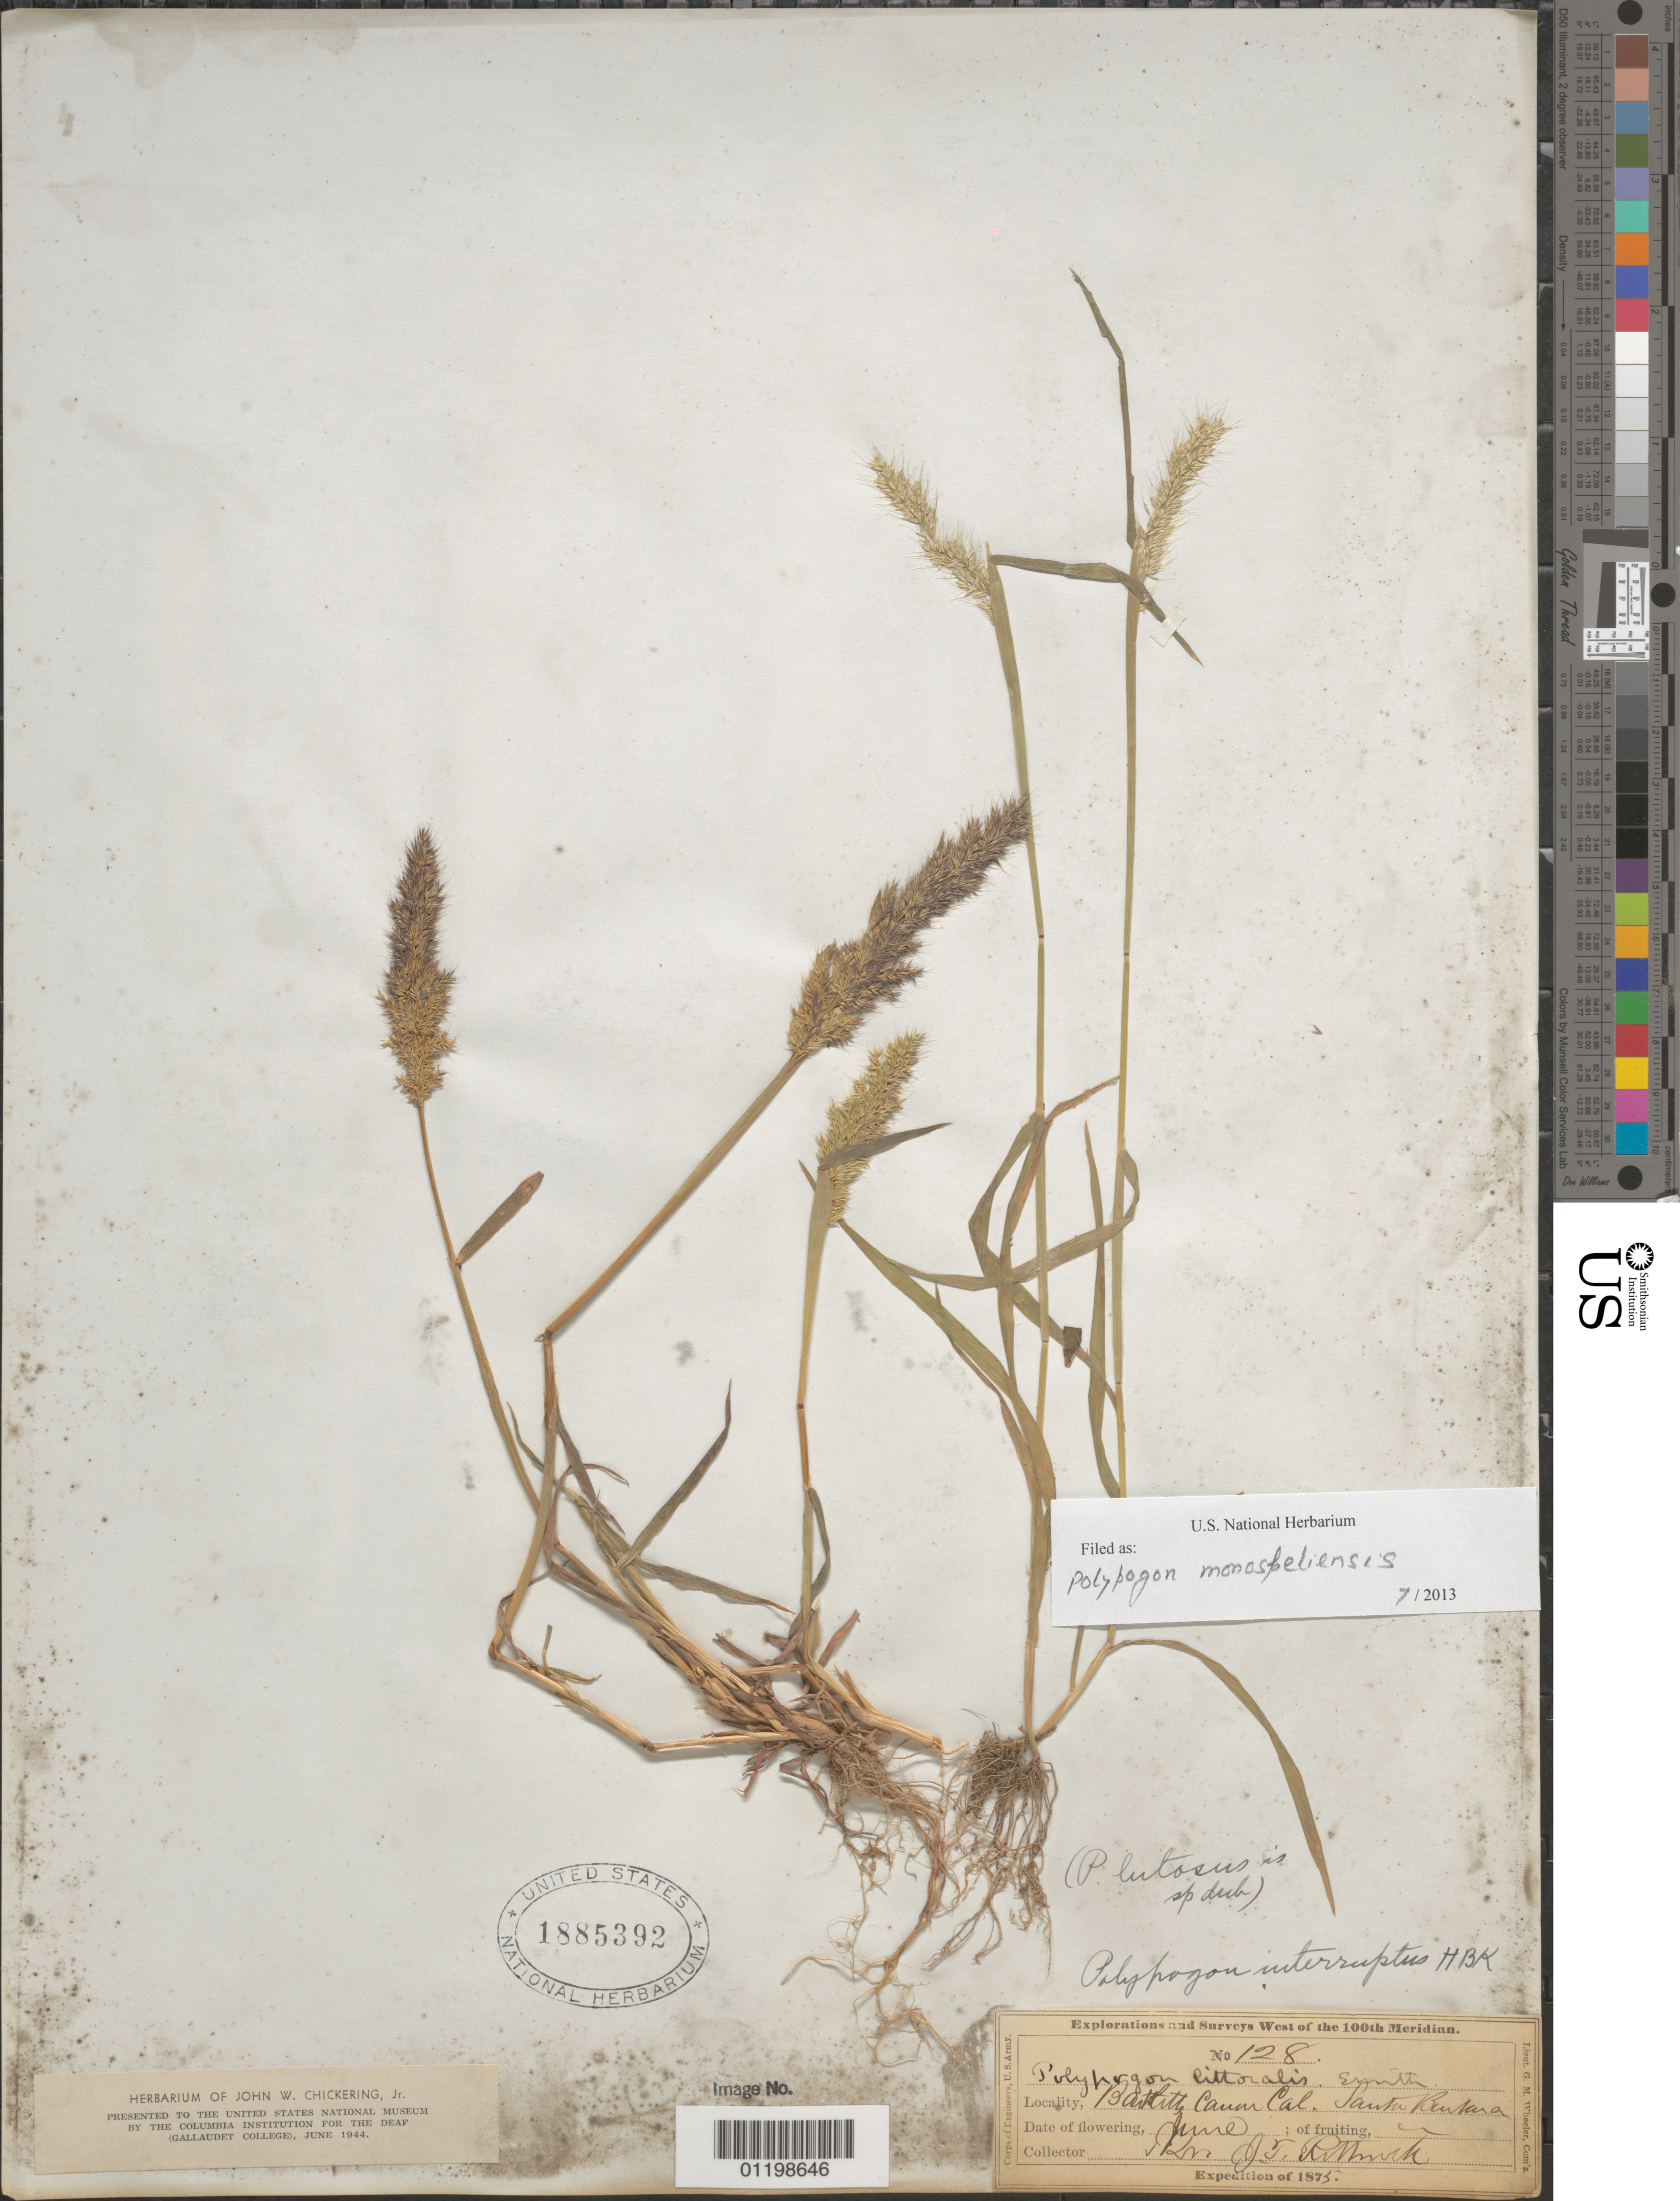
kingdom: Plantae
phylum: Tracheophyta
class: Liliopsida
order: Poales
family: Poaceae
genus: Polypogon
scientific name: Polypogon monspeliensis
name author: (L.) Desf.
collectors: J. T. Rothrock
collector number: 128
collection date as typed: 1875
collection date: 1875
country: United States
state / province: California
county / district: Santa Barbara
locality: Santa Barbara.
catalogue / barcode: US 1885392